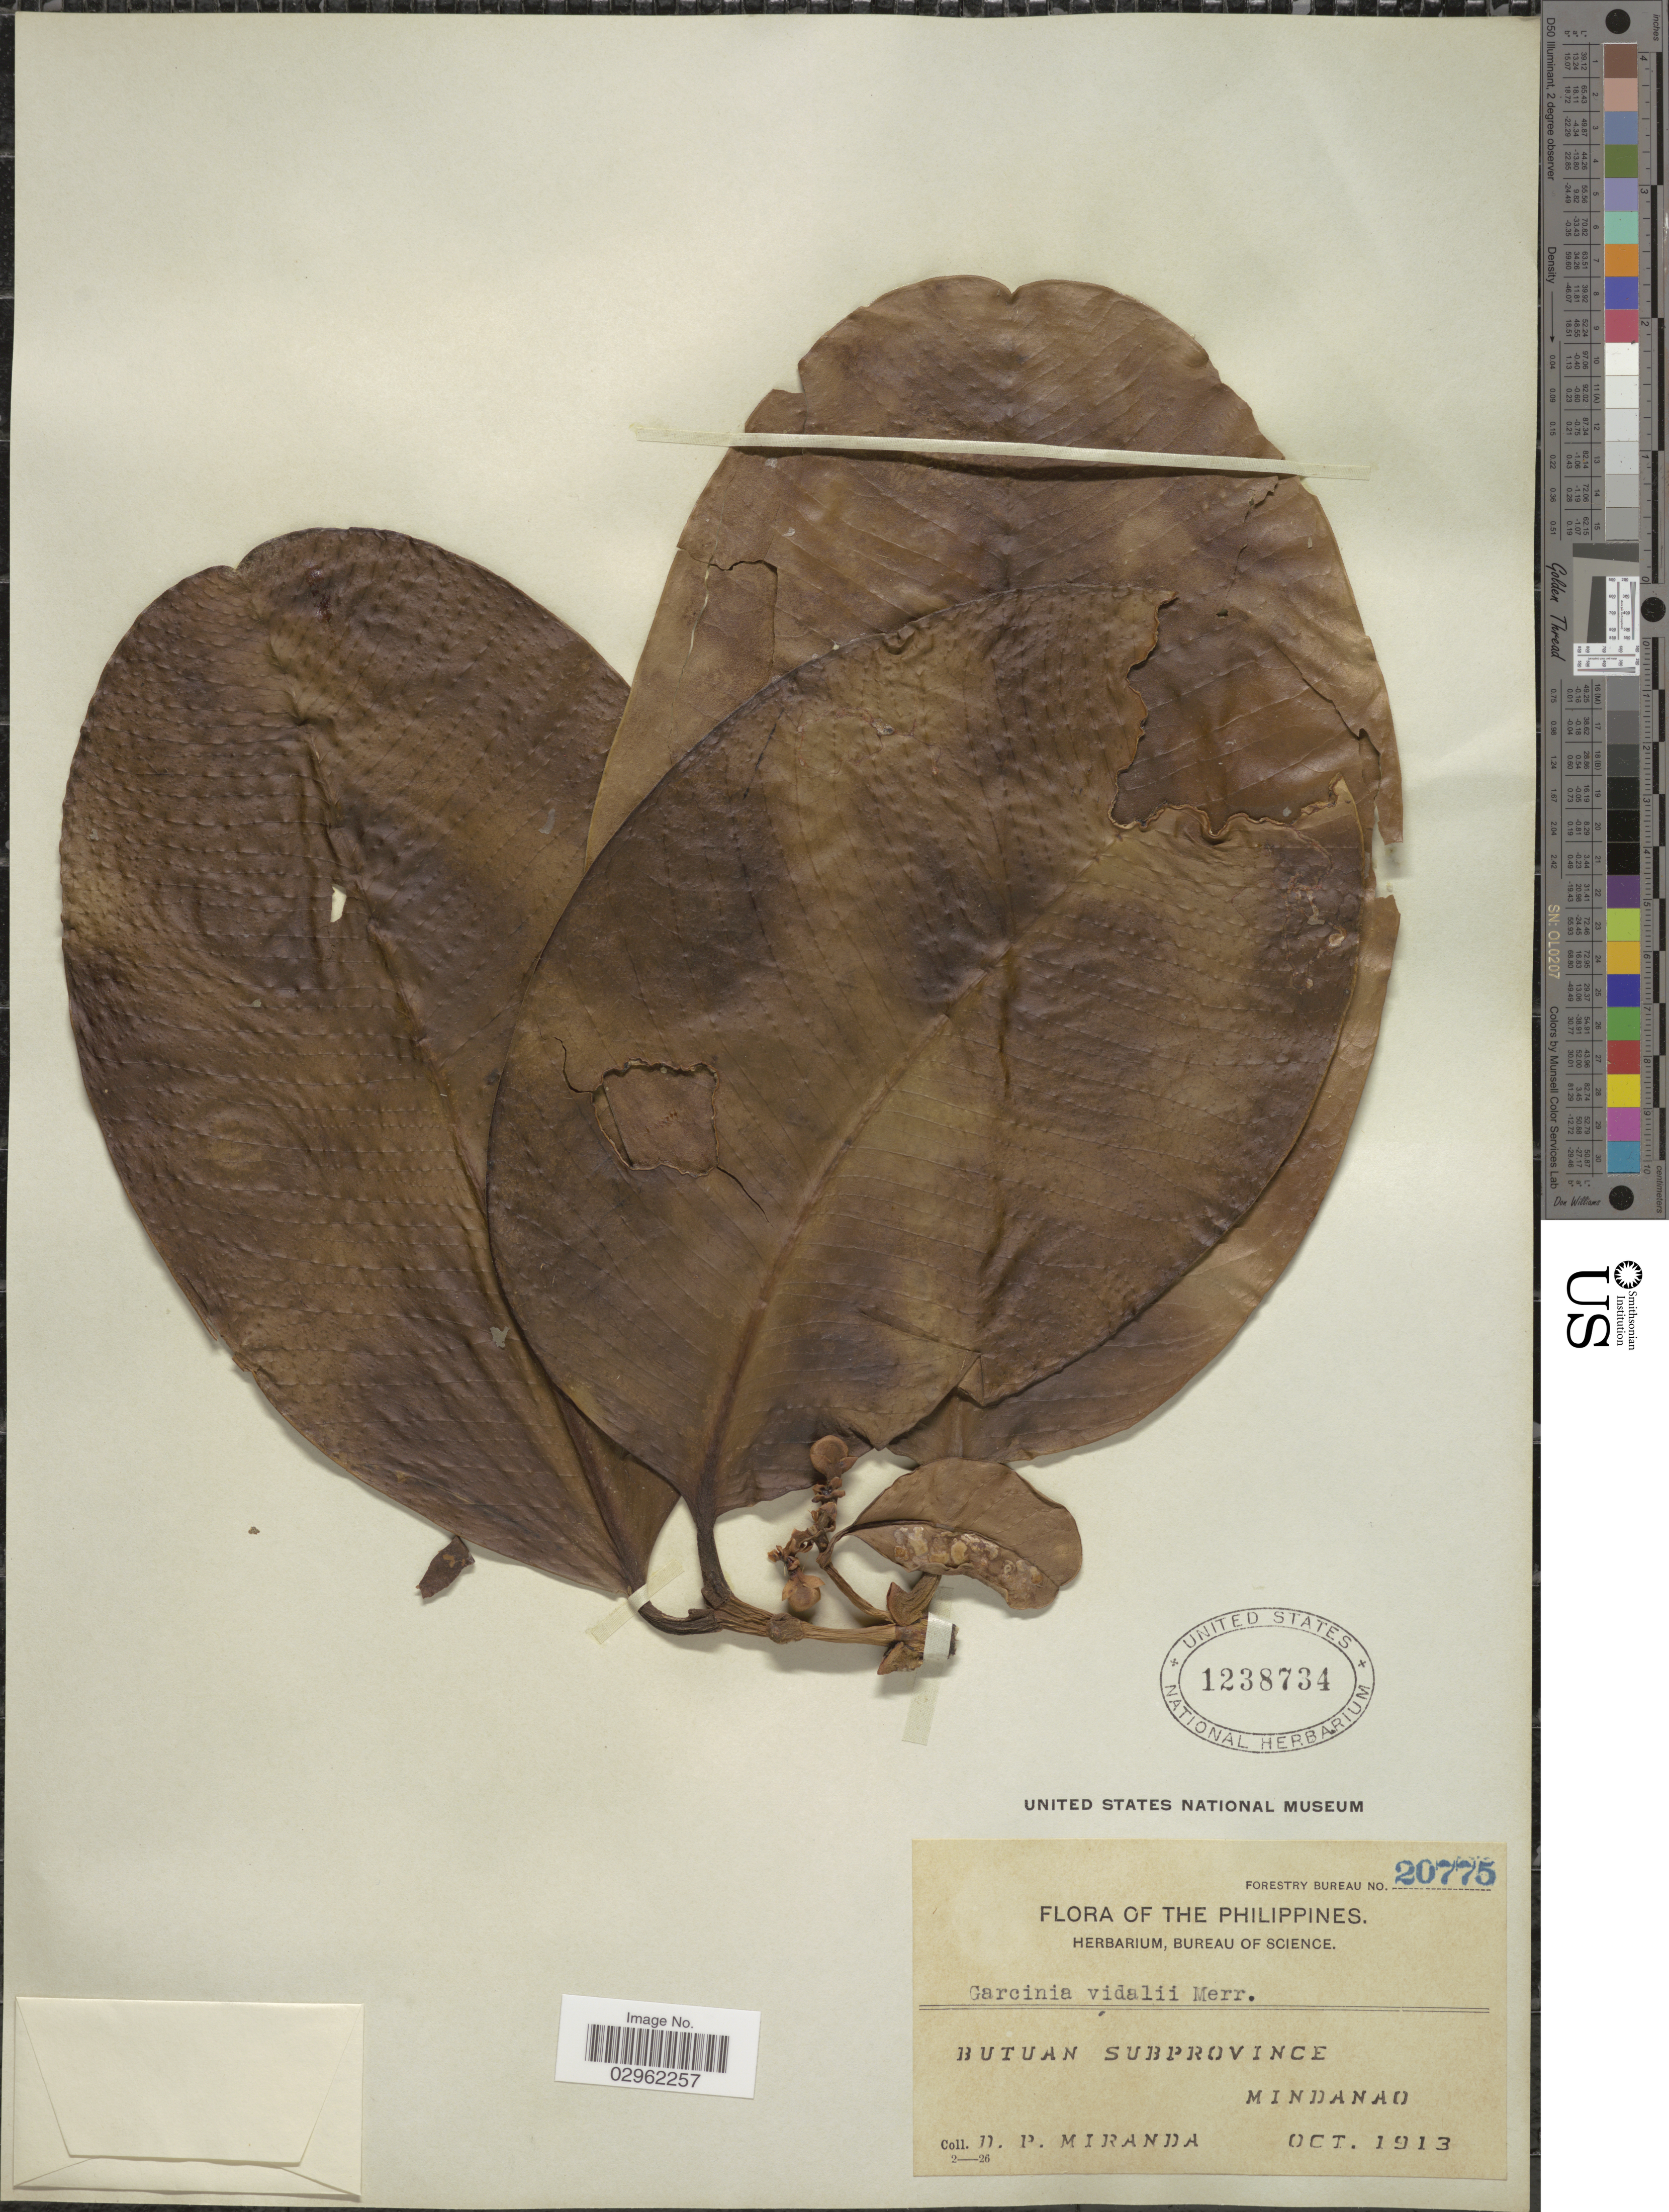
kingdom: Plantae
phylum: Tracheophyta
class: Magnoliopsida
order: Malpighiales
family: Clusiaceae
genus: Garcinia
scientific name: Garcinia vidalii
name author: Merr.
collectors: D. P. Miranda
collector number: Forestry Bureau 20775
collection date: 1913-10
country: Philippines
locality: Butuan Subprovince, Mindanao.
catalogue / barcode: US 1238734